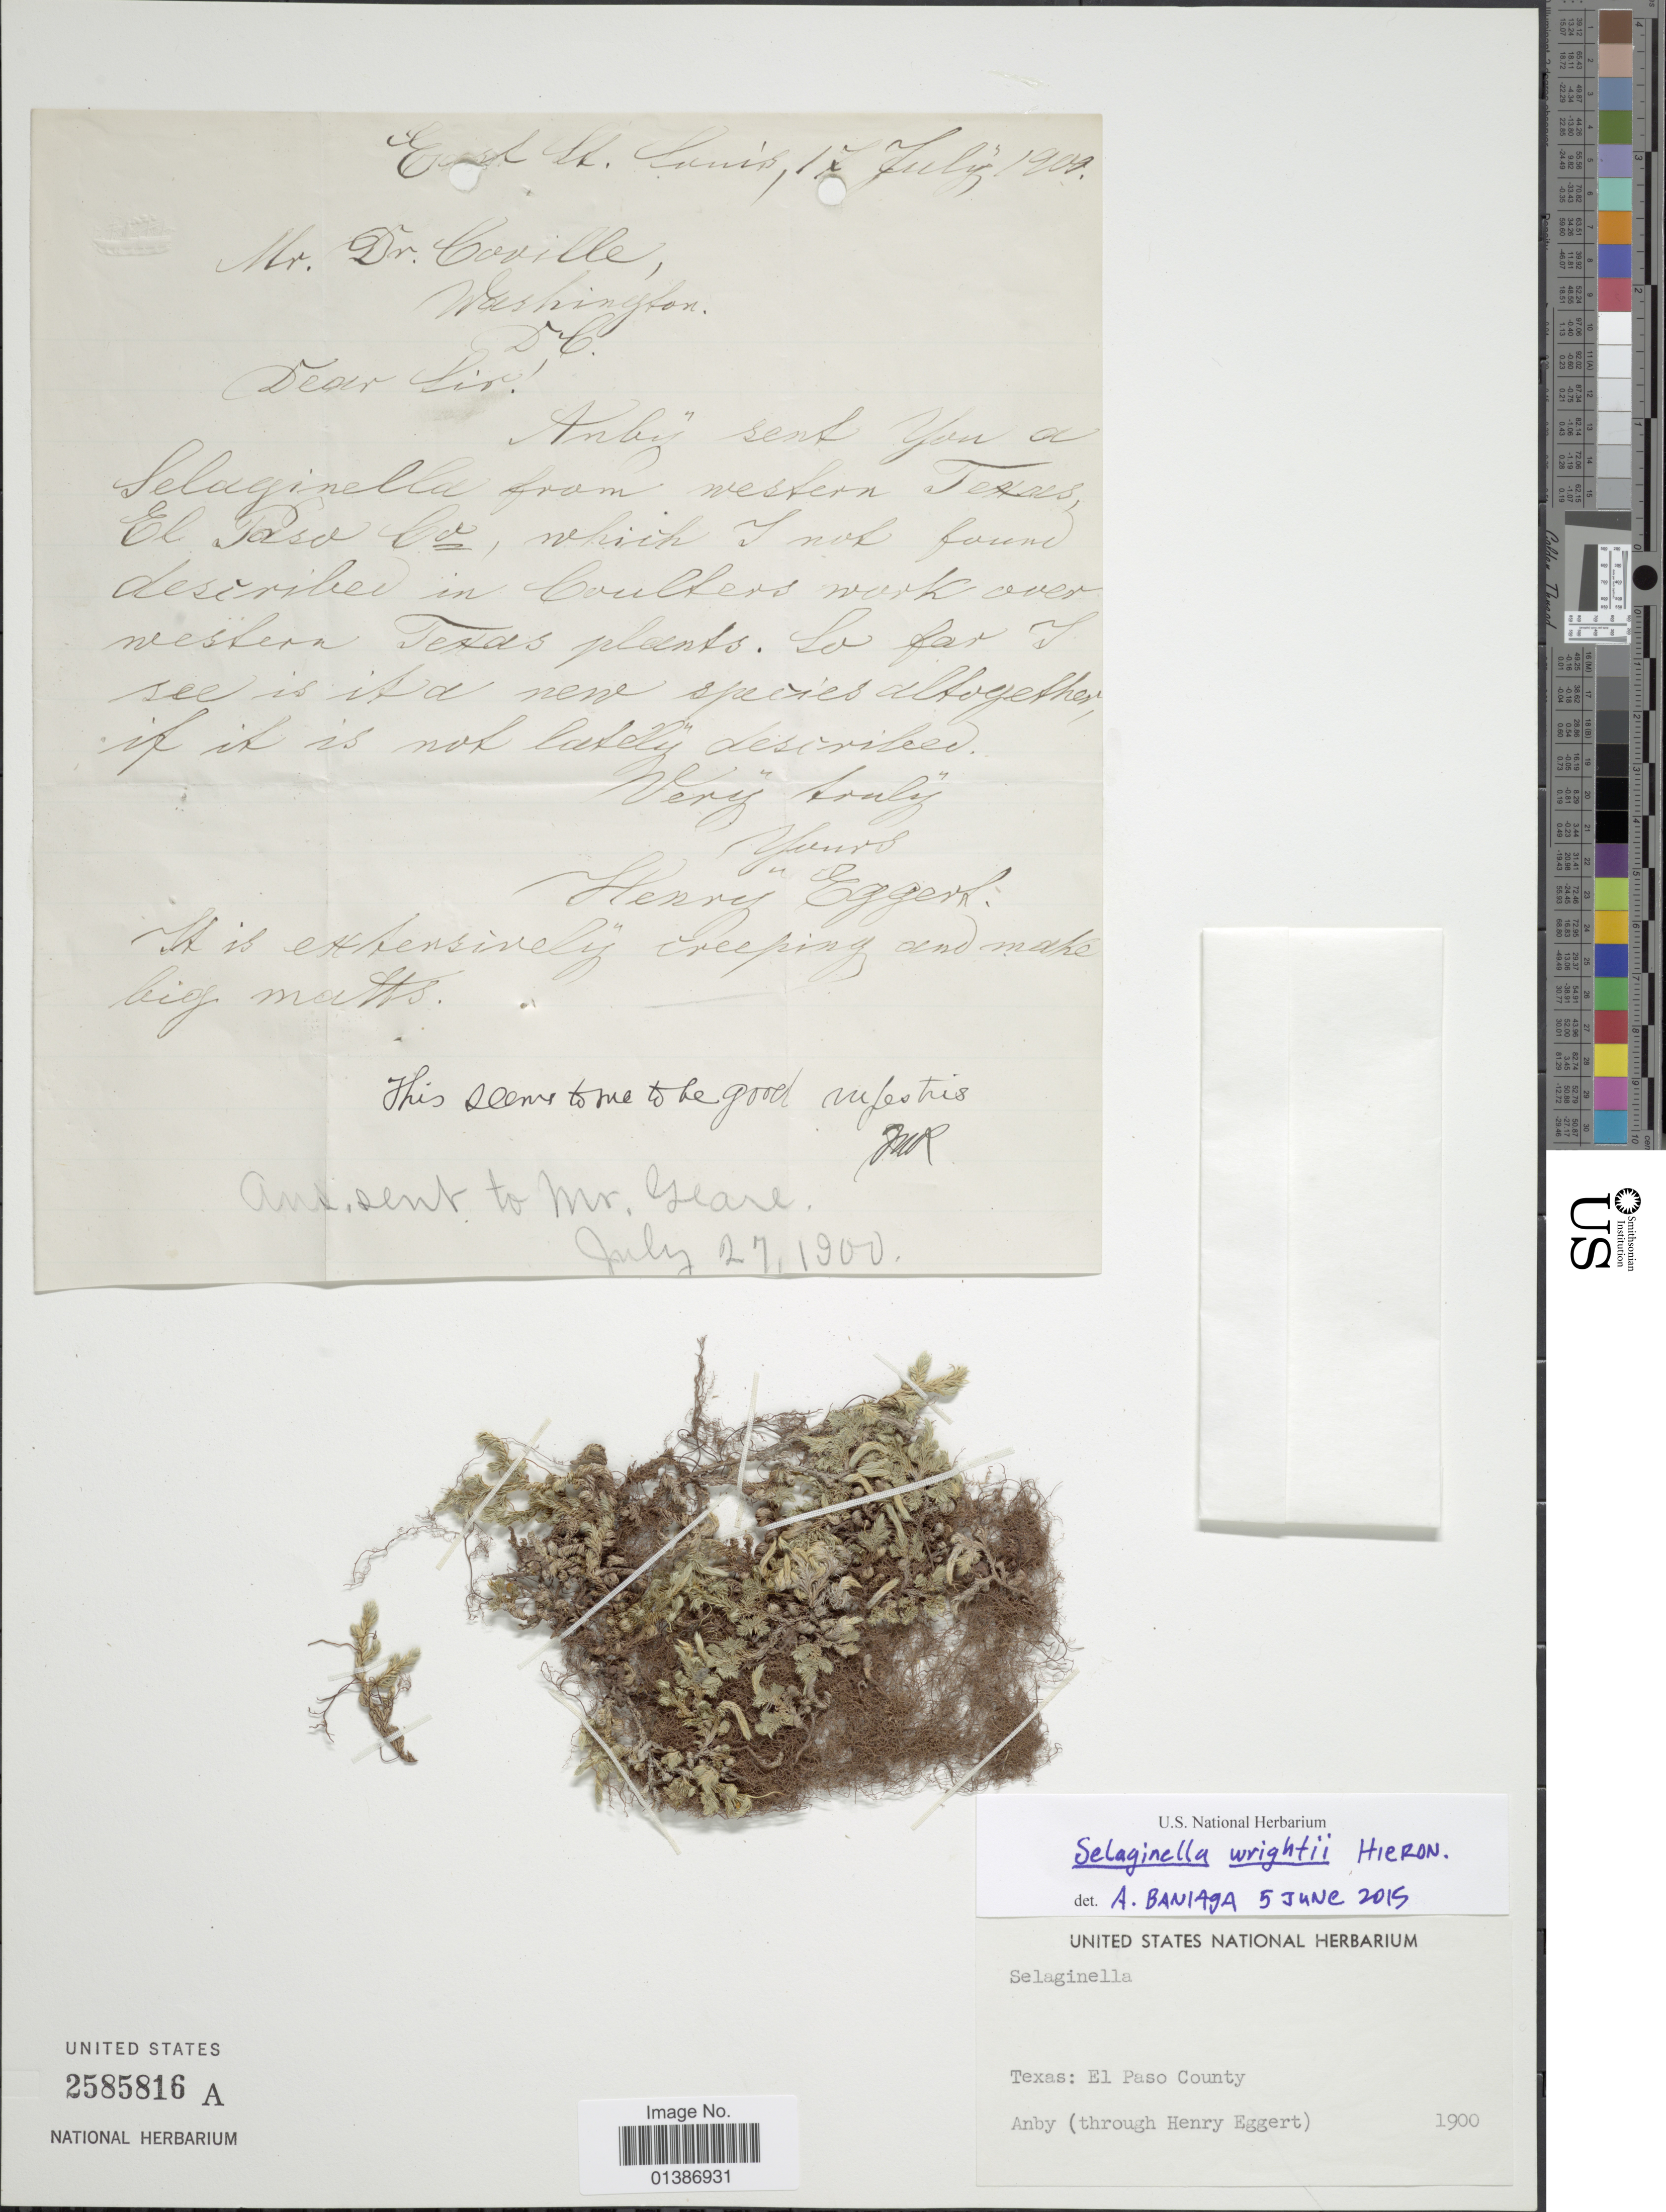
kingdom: Plantae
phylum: Tracheophyta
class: Lycopodiopsida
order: Selaginellales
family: Selaginellaceae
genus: Selaginella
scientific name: Selaginella wrightii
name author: Hieron.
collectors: H. Eggert & Anby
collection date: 1900-07-27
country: United States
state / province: Texas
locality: El Paso County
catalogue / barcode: US 2585816A